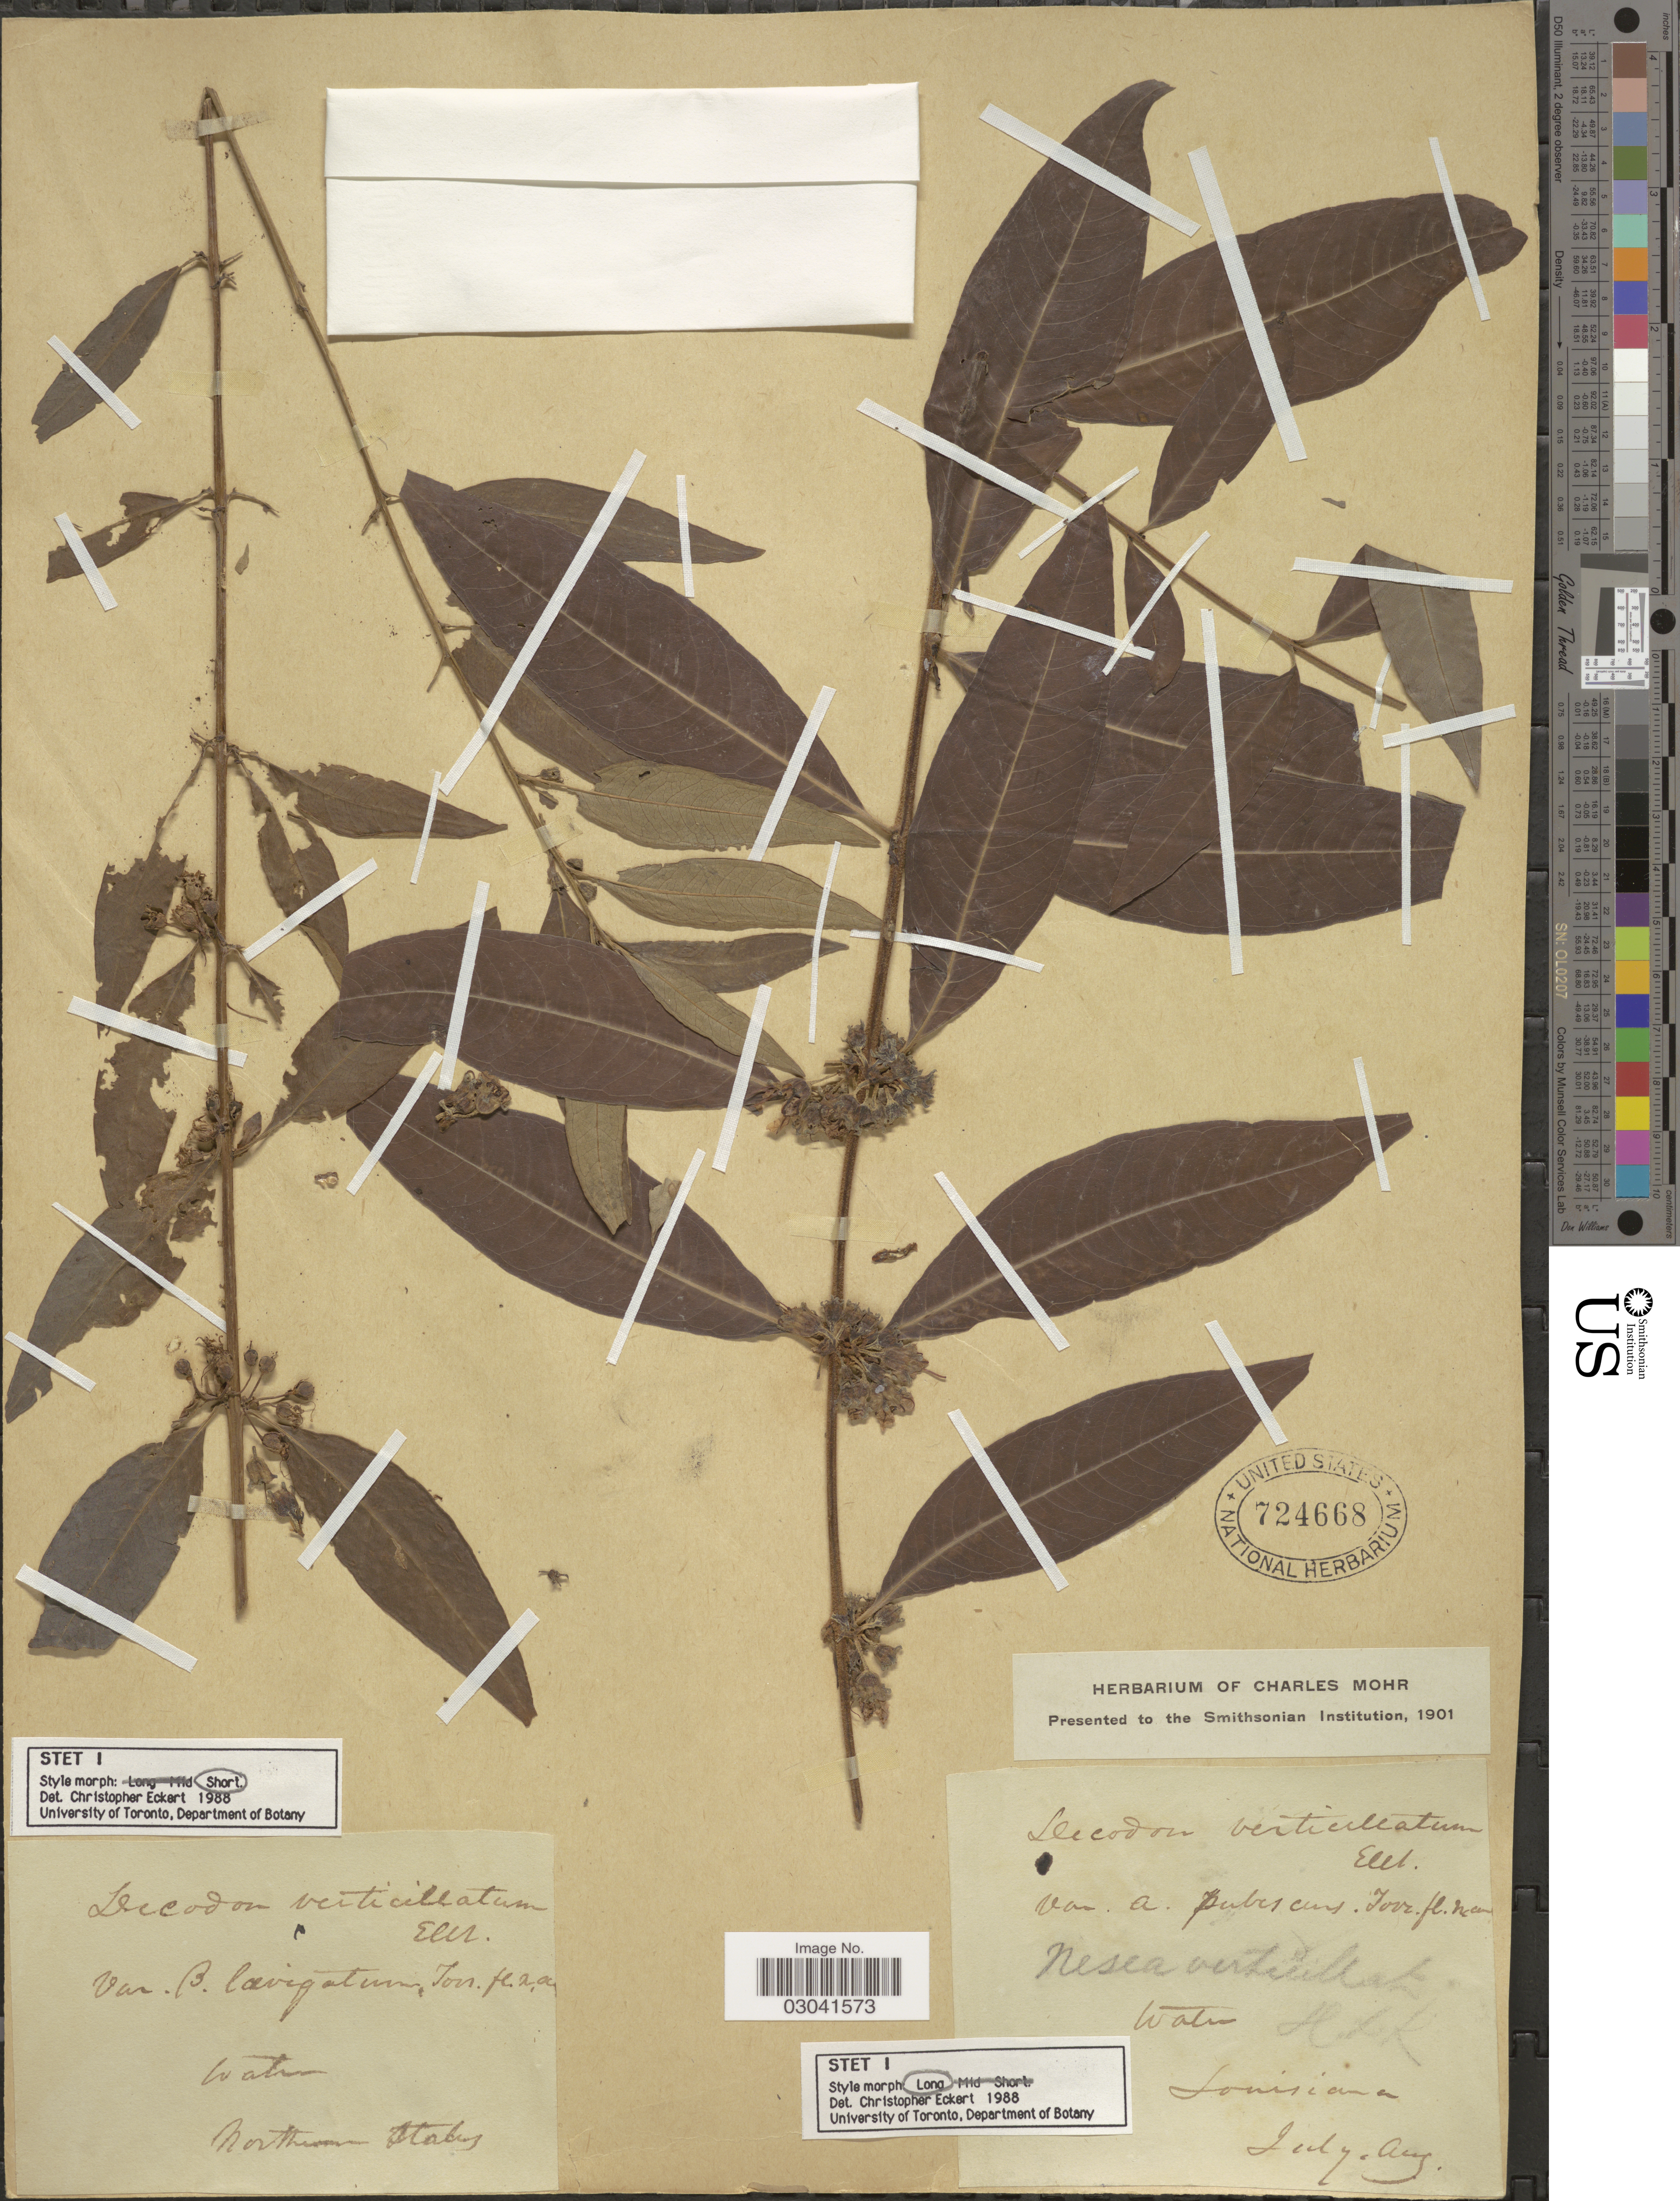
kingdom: Plantae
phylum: Tracheophyta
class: Magnoliopsida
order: Myrtales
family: Lythraceae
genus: Decodon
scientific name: Decodon verticillatus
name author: (L.) Elliott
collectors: ex herb. Charles Mohr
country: United States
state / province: Louisiana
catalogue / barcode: US 724668